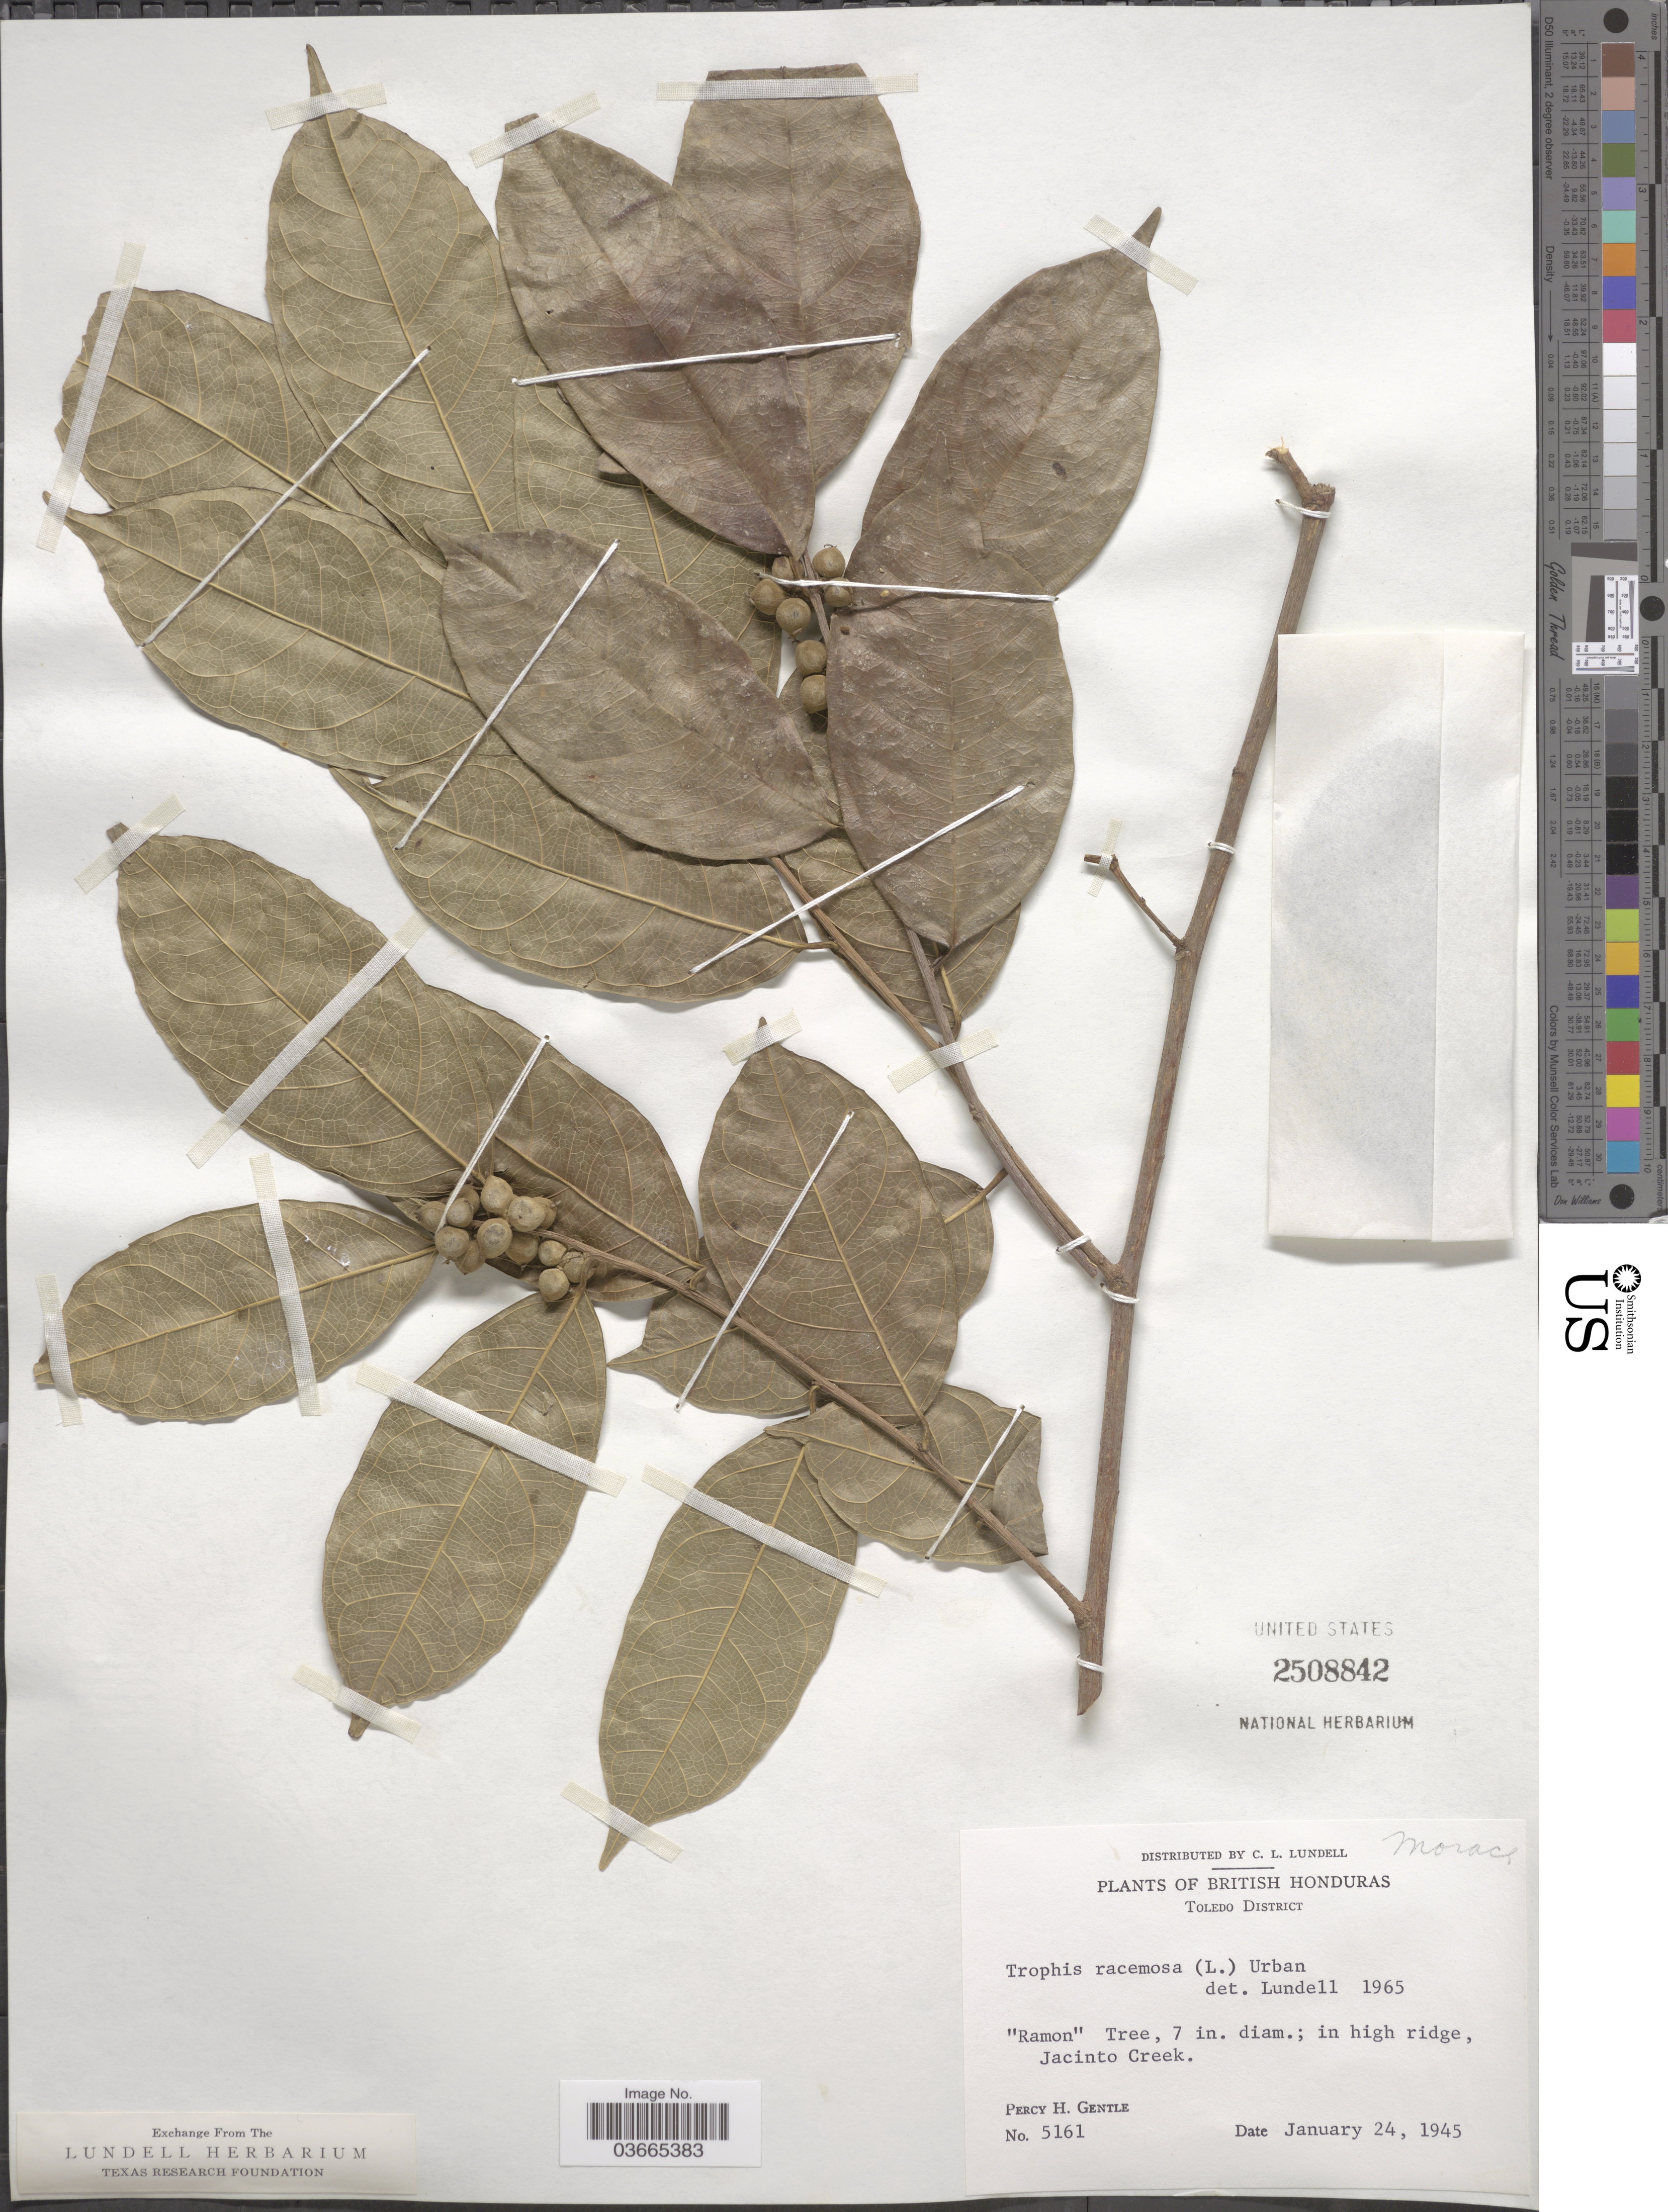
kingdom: Plantae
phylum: Tracheophyta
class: Magnoliopsida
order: Rosales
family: Moraceae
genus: Trophis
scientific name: Trophis racemosa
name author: (L.) Urb.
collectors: P. H. Gentle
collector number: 5161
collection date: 1945-01-24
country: Belize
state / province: Toledo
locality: British Honduras. Toledo District. Jacinto Creek.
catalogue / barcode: US 2508842